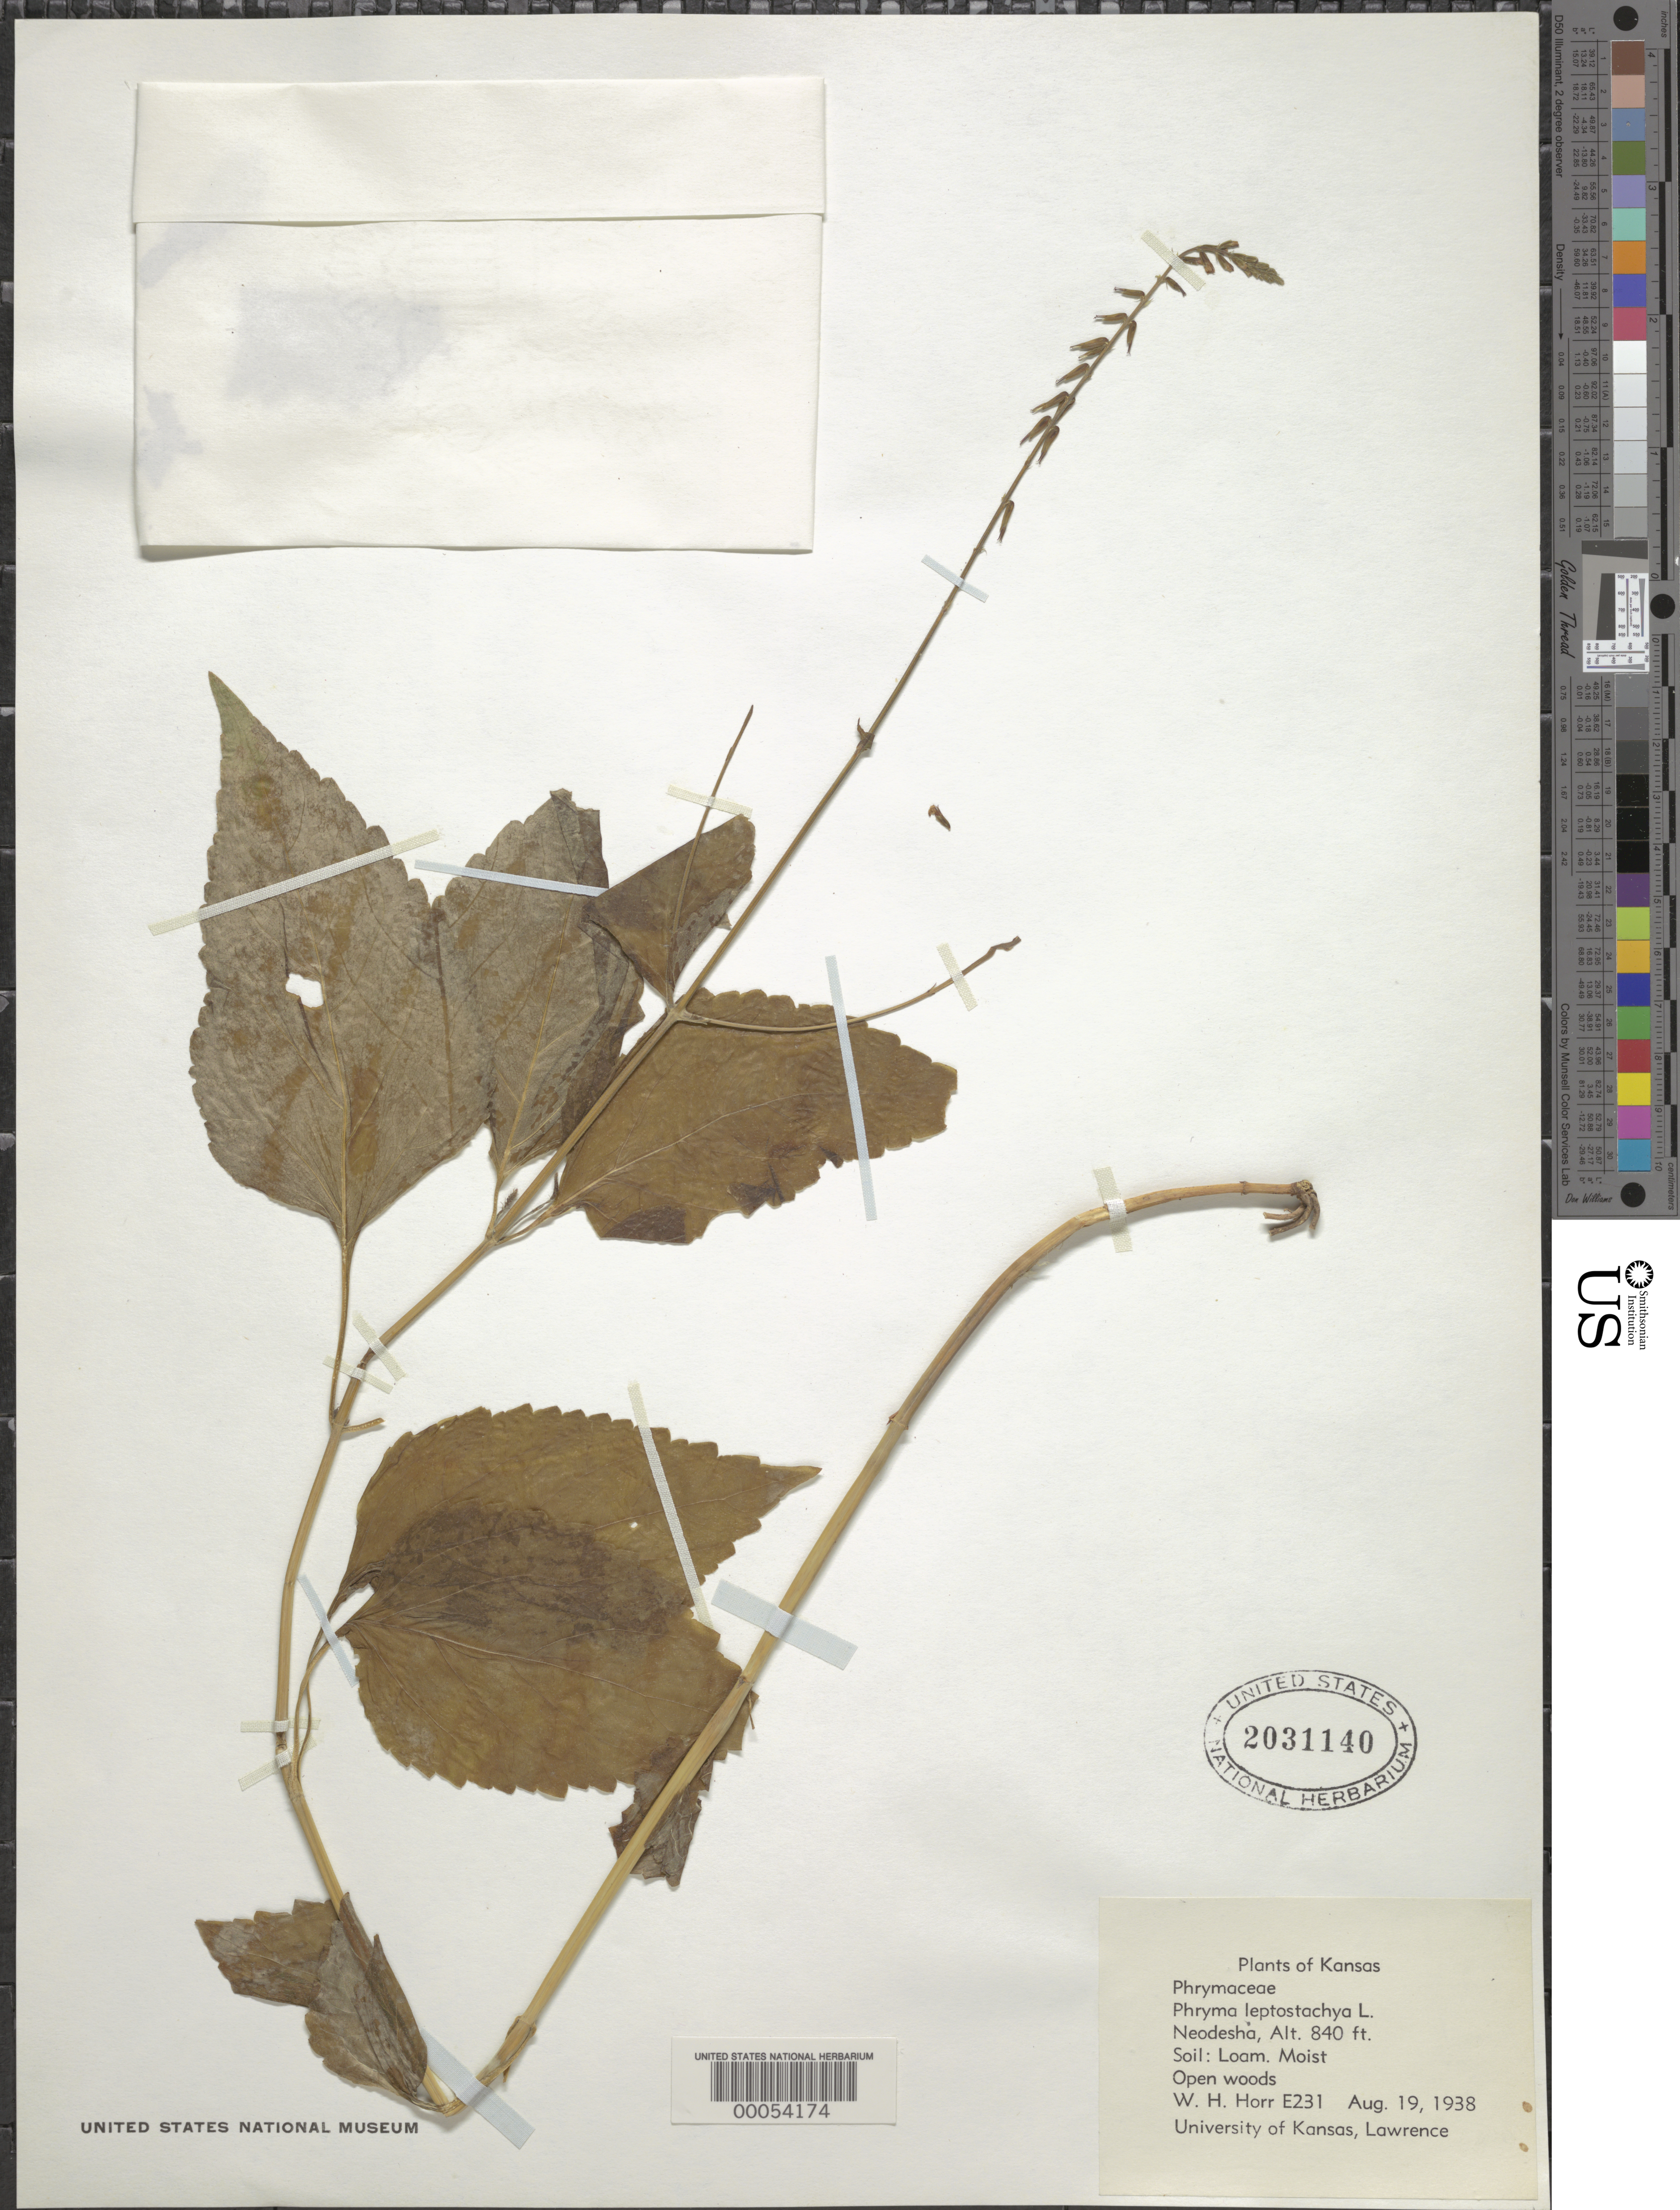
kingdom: Plantae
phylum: Tracheophyta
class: Magnoliopsida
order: Lamiales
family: Phrymaceae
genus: Phryma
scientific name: Phryma leptostachya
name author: L.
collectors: W. H. Horr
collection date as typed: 19 Aug 1938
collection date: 1938-08-19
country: United States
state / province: Kansas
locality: Neodesha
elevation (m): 256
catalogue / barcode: US 2031140